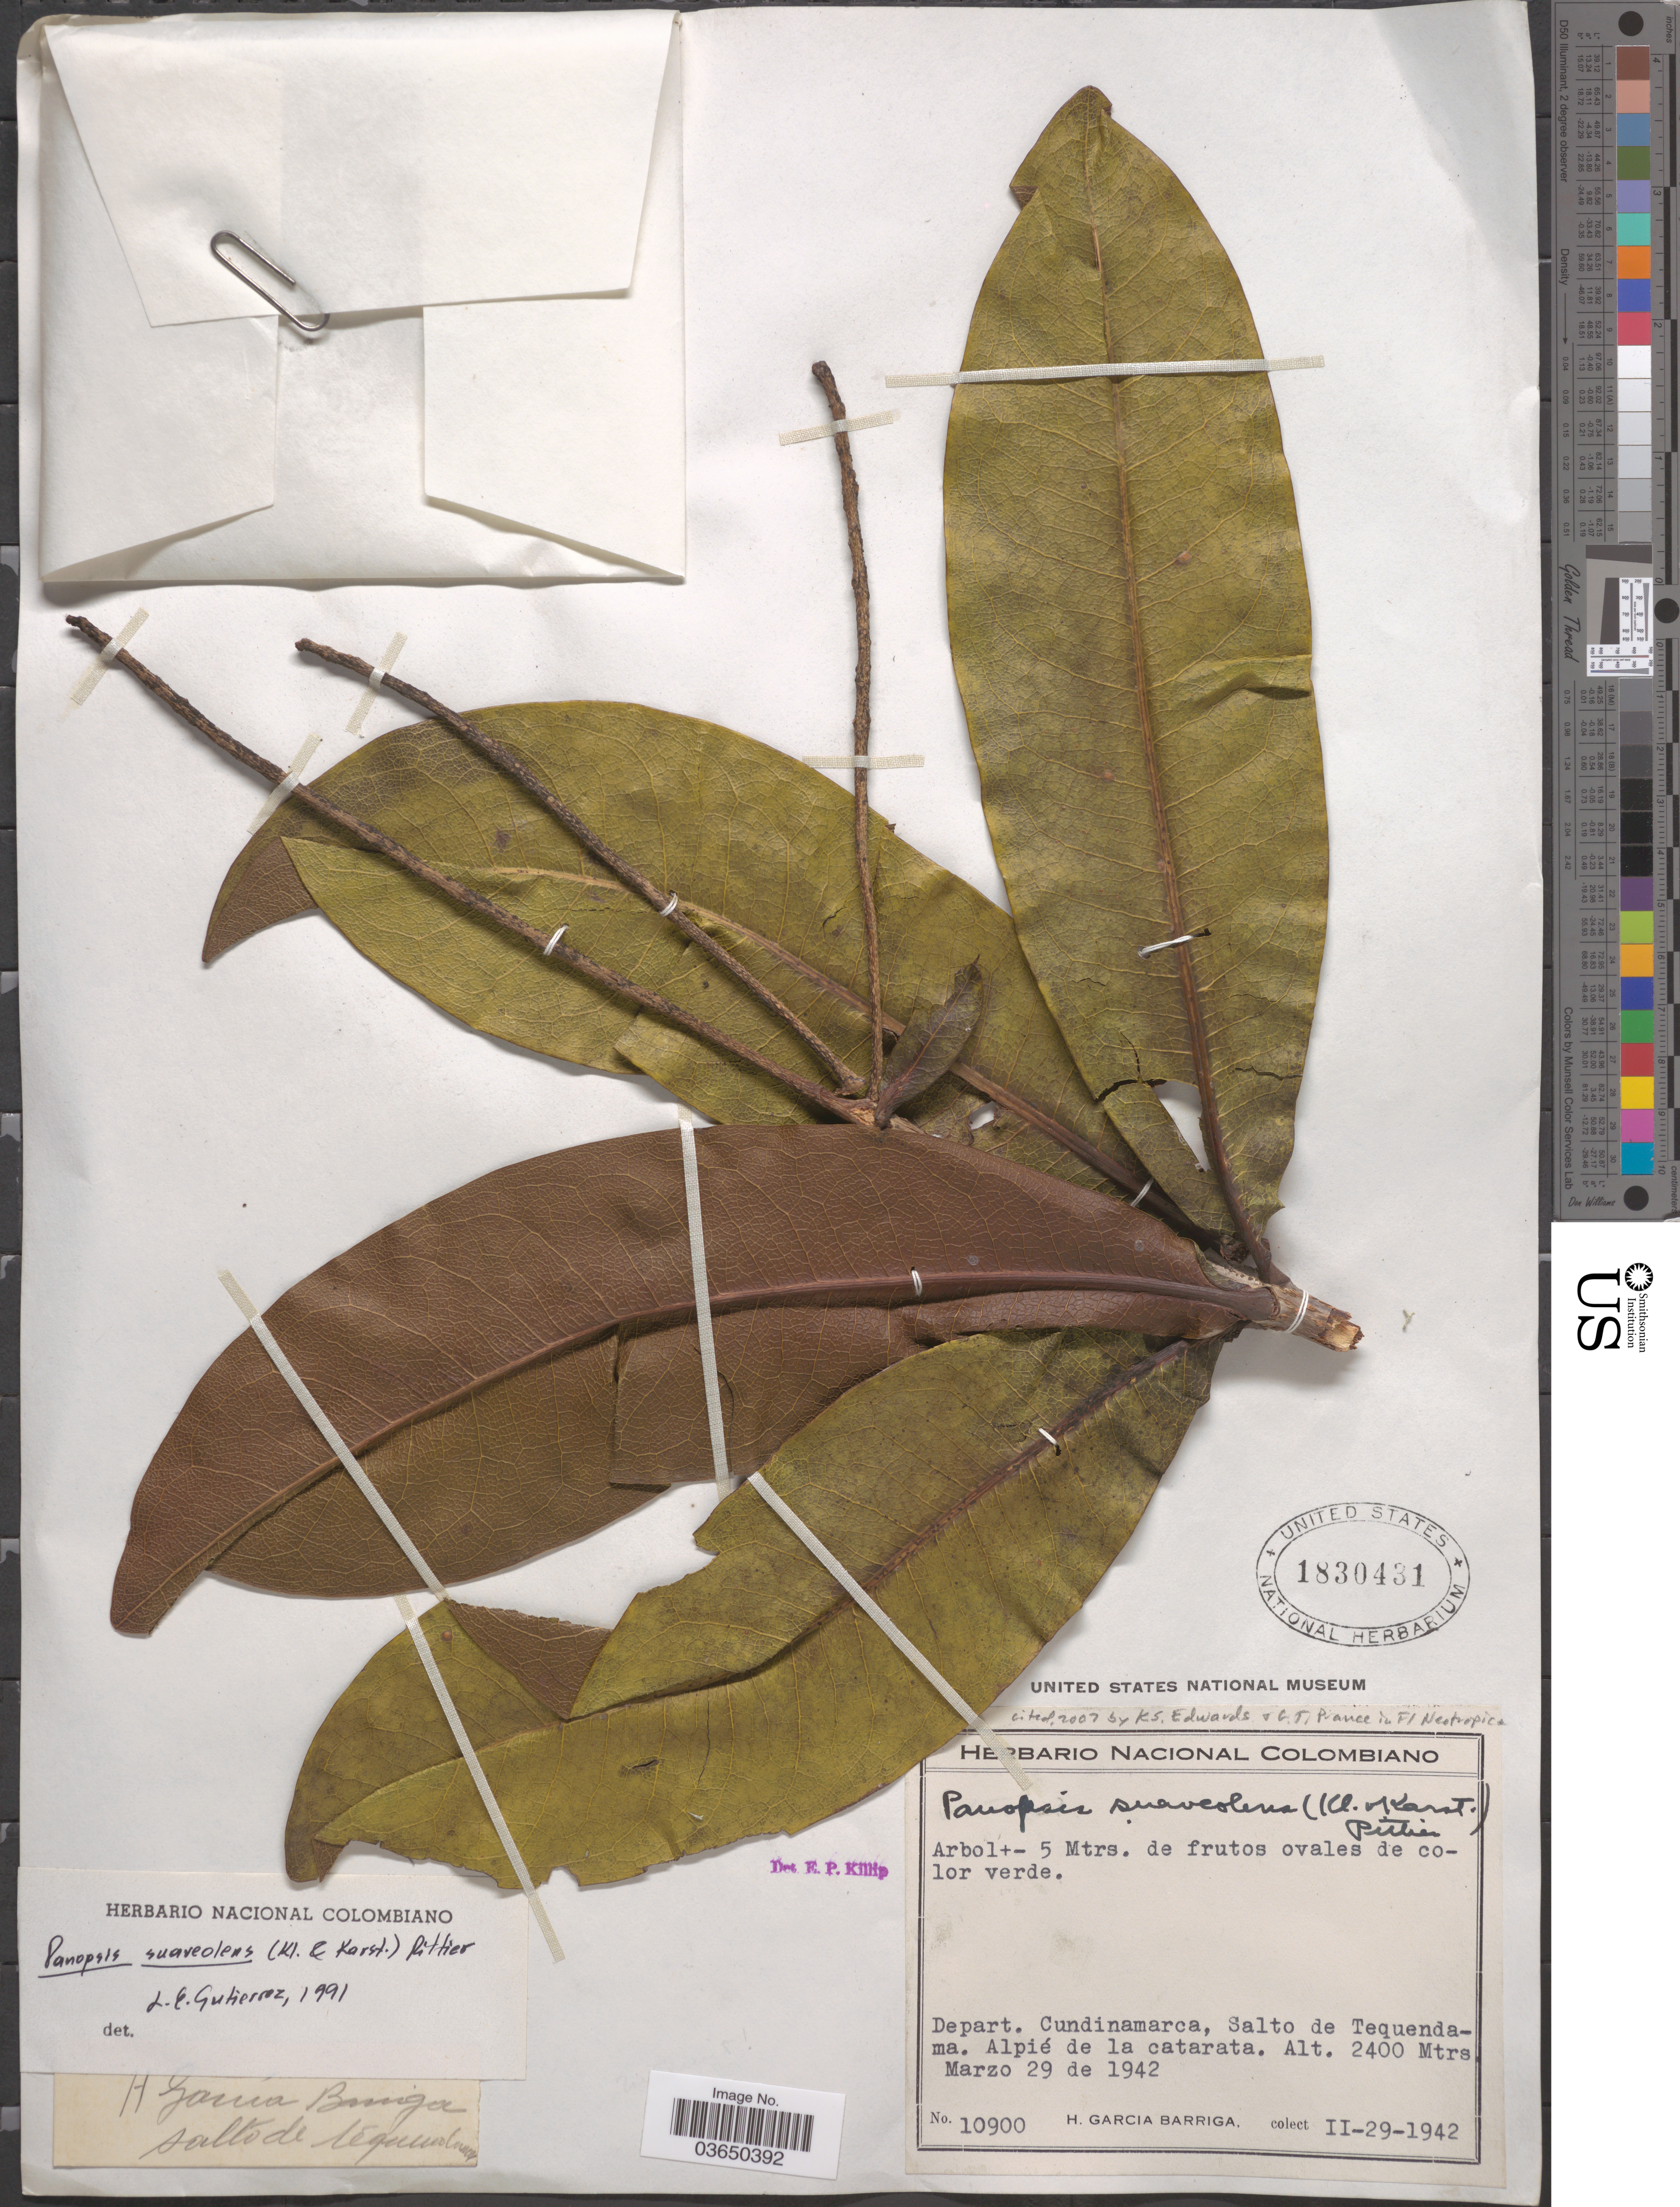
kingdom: Plantae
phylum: Tracheophyta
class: Magnoliopsida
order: Proteales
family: Proteaceae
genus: Panopsis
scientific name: Panopsis suaveolens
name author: (Klotzsch & H. Karst.) Pittier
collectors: H. García Barriga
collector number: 10900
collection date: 1942-03-29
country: Colombia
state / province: Cundinamarca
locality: Depart. Cundinamarca, Salto de Tequendama. Alpié de la catarata.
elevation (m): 2400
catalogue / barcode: US 1830431